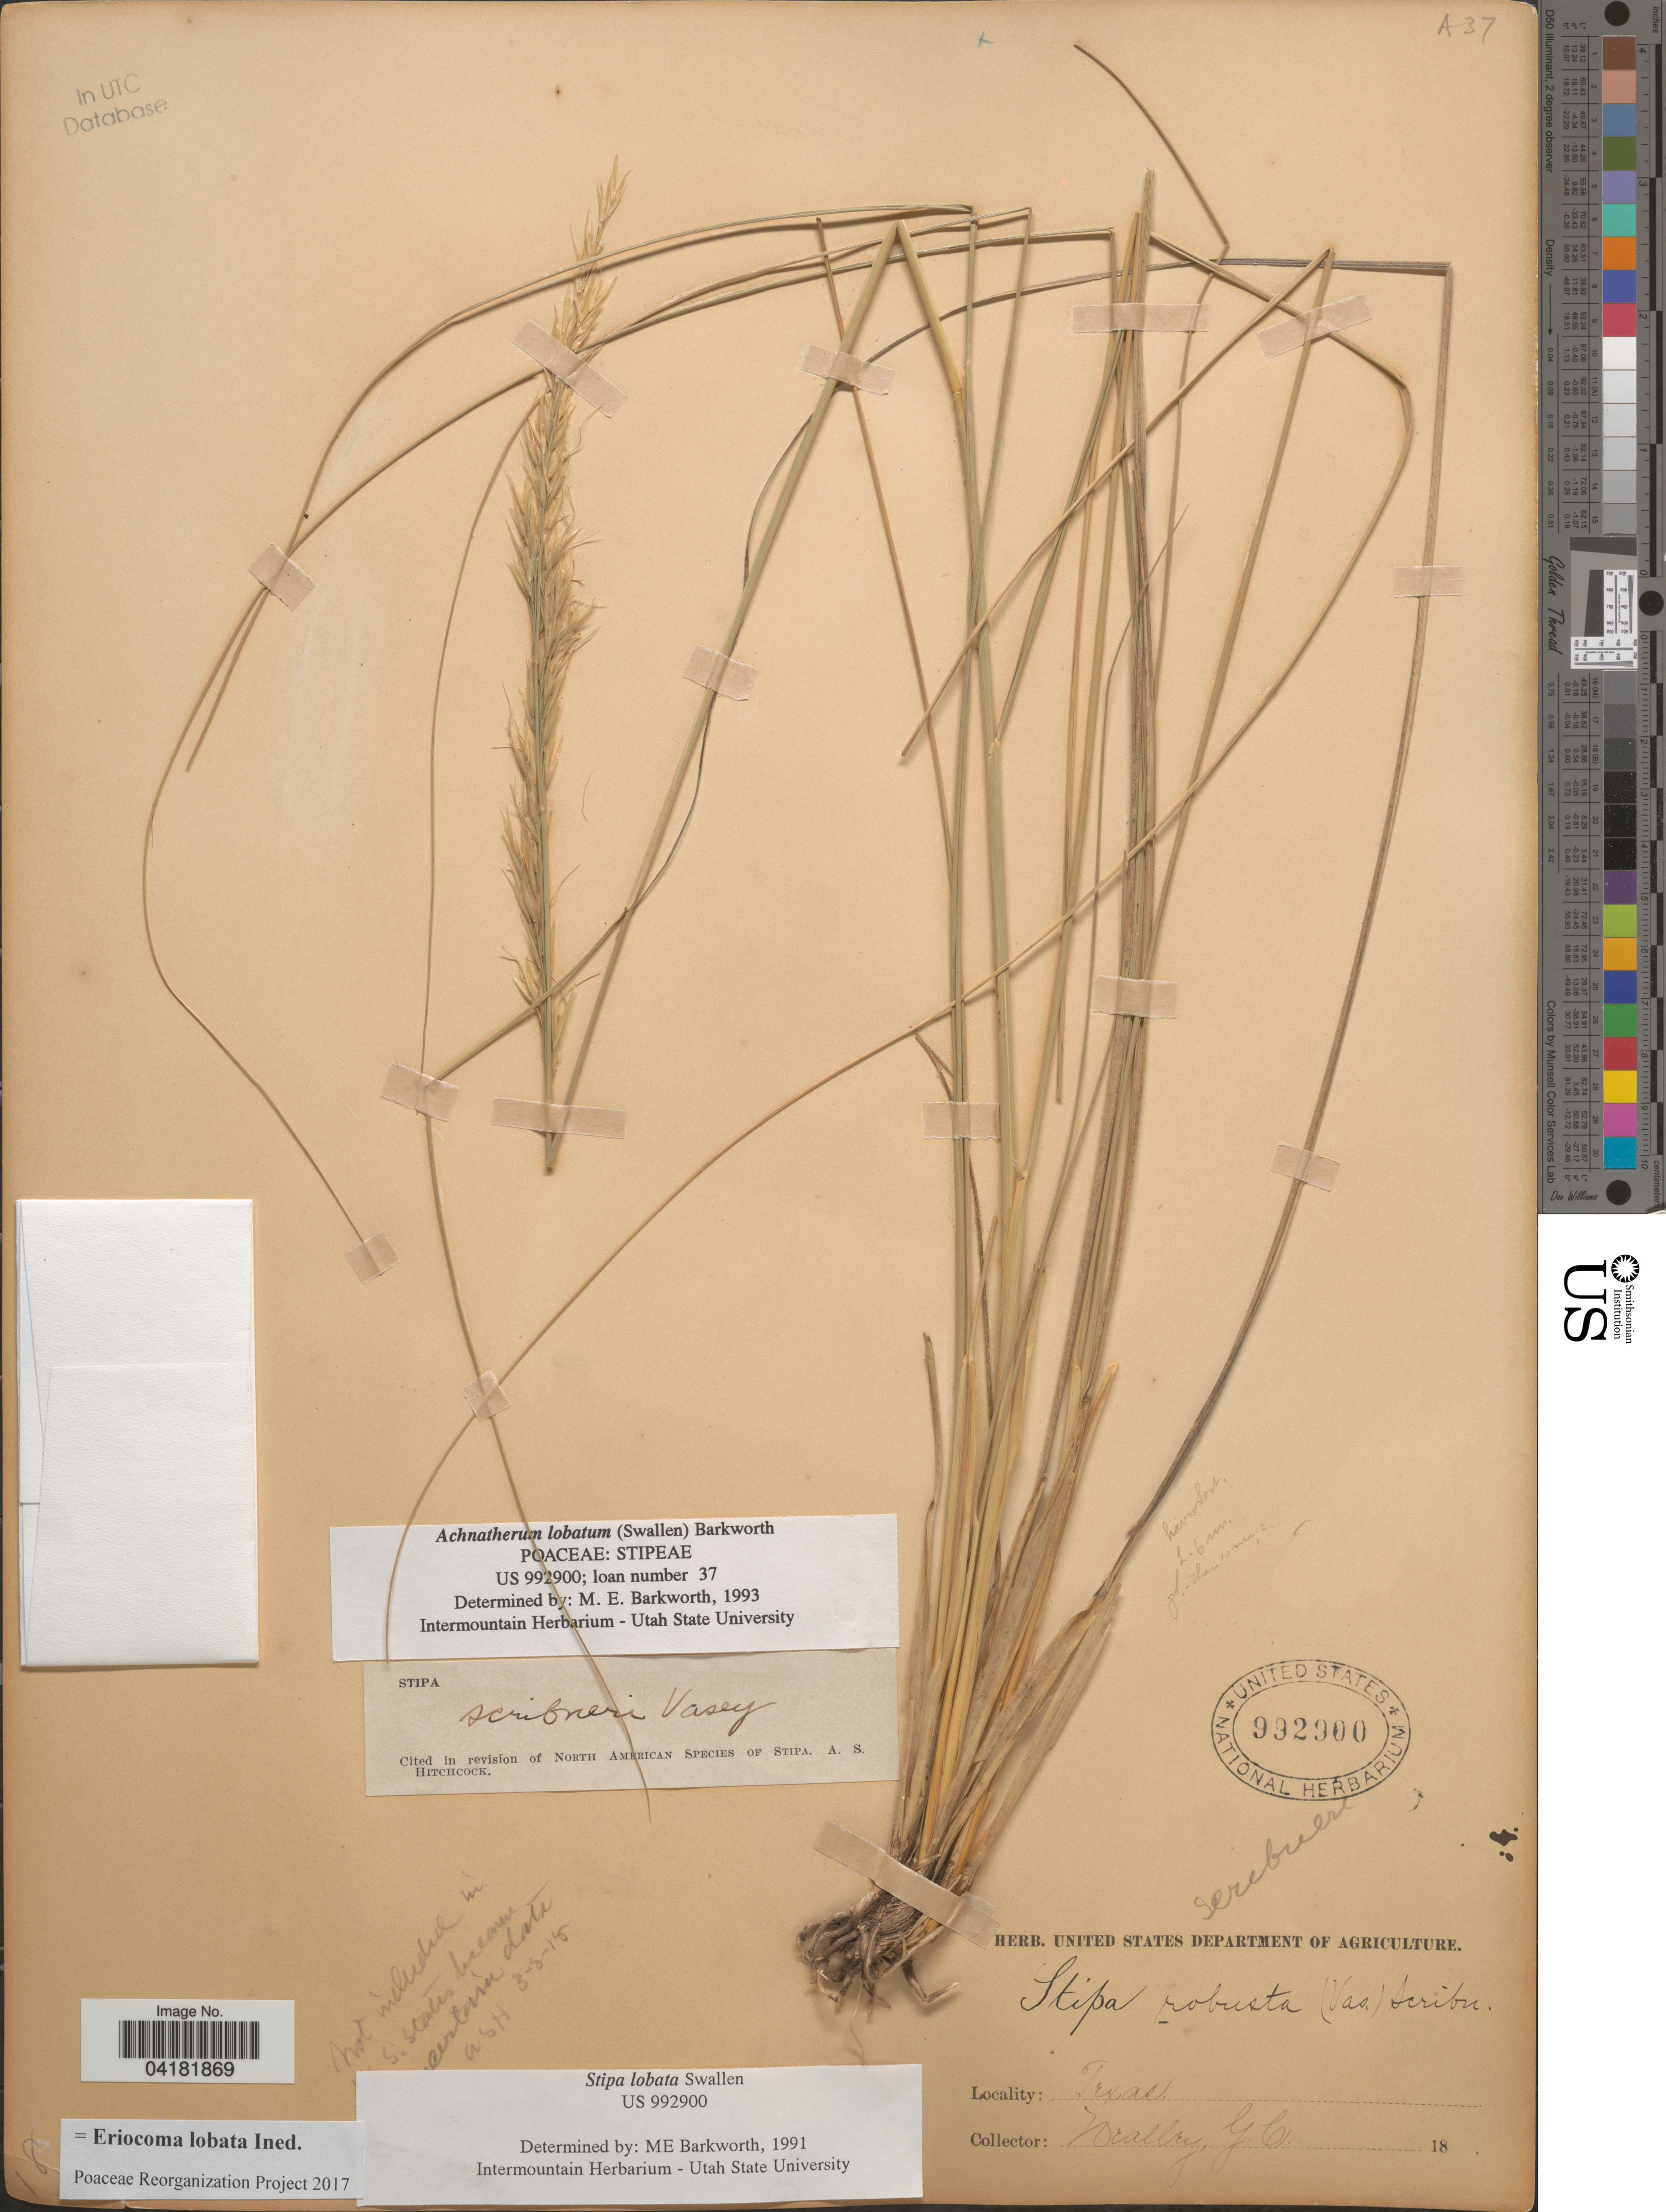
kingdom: Plantae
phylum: Tracheophyta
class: Liliopsida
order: Poales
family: Poaceae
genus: Eriocoma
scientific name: Eriocoma lobata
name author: (Swallen) Romasch.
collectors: G. C. Nealley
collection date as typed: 18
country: United States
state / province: Texas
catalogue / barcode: US 992900